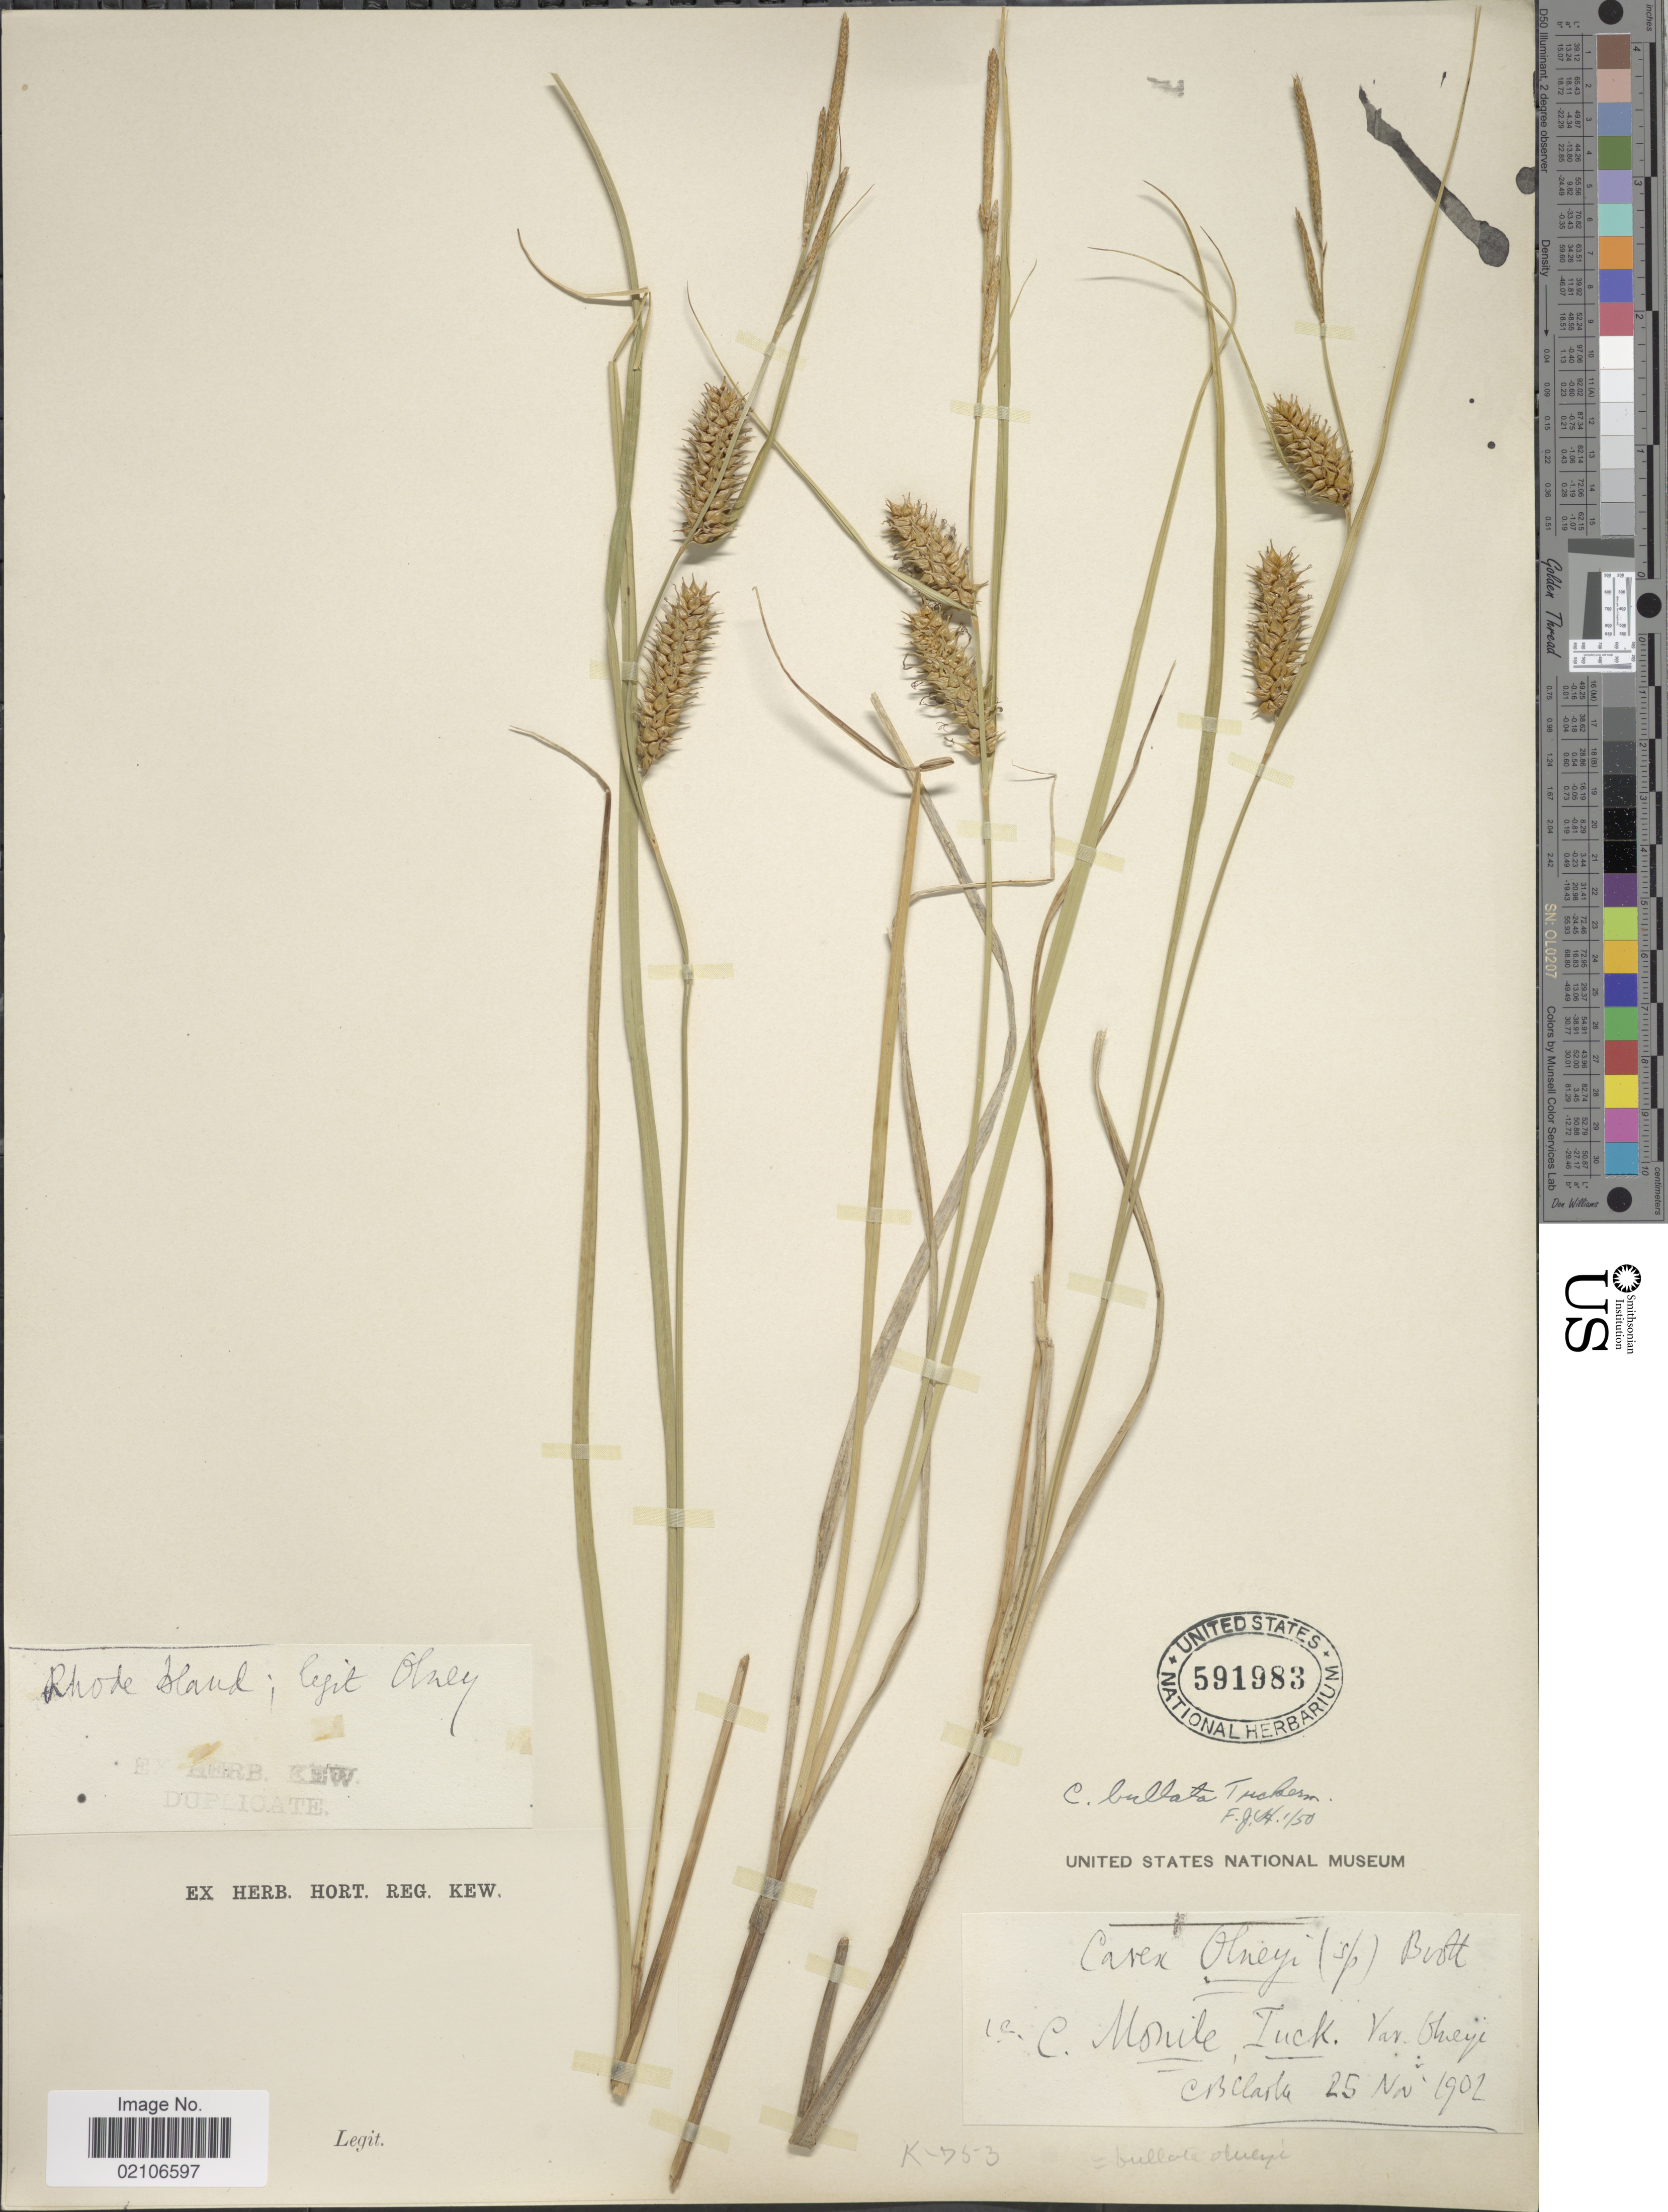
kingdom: Plantae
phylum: Tracheophyta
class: Liliopsida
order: Poales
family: Cyperaceae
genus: Carex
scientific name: Carex bullata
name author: Schkuhr ex Willd.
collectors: Olney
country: United States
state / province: Rhode Island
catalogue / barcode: US 591983